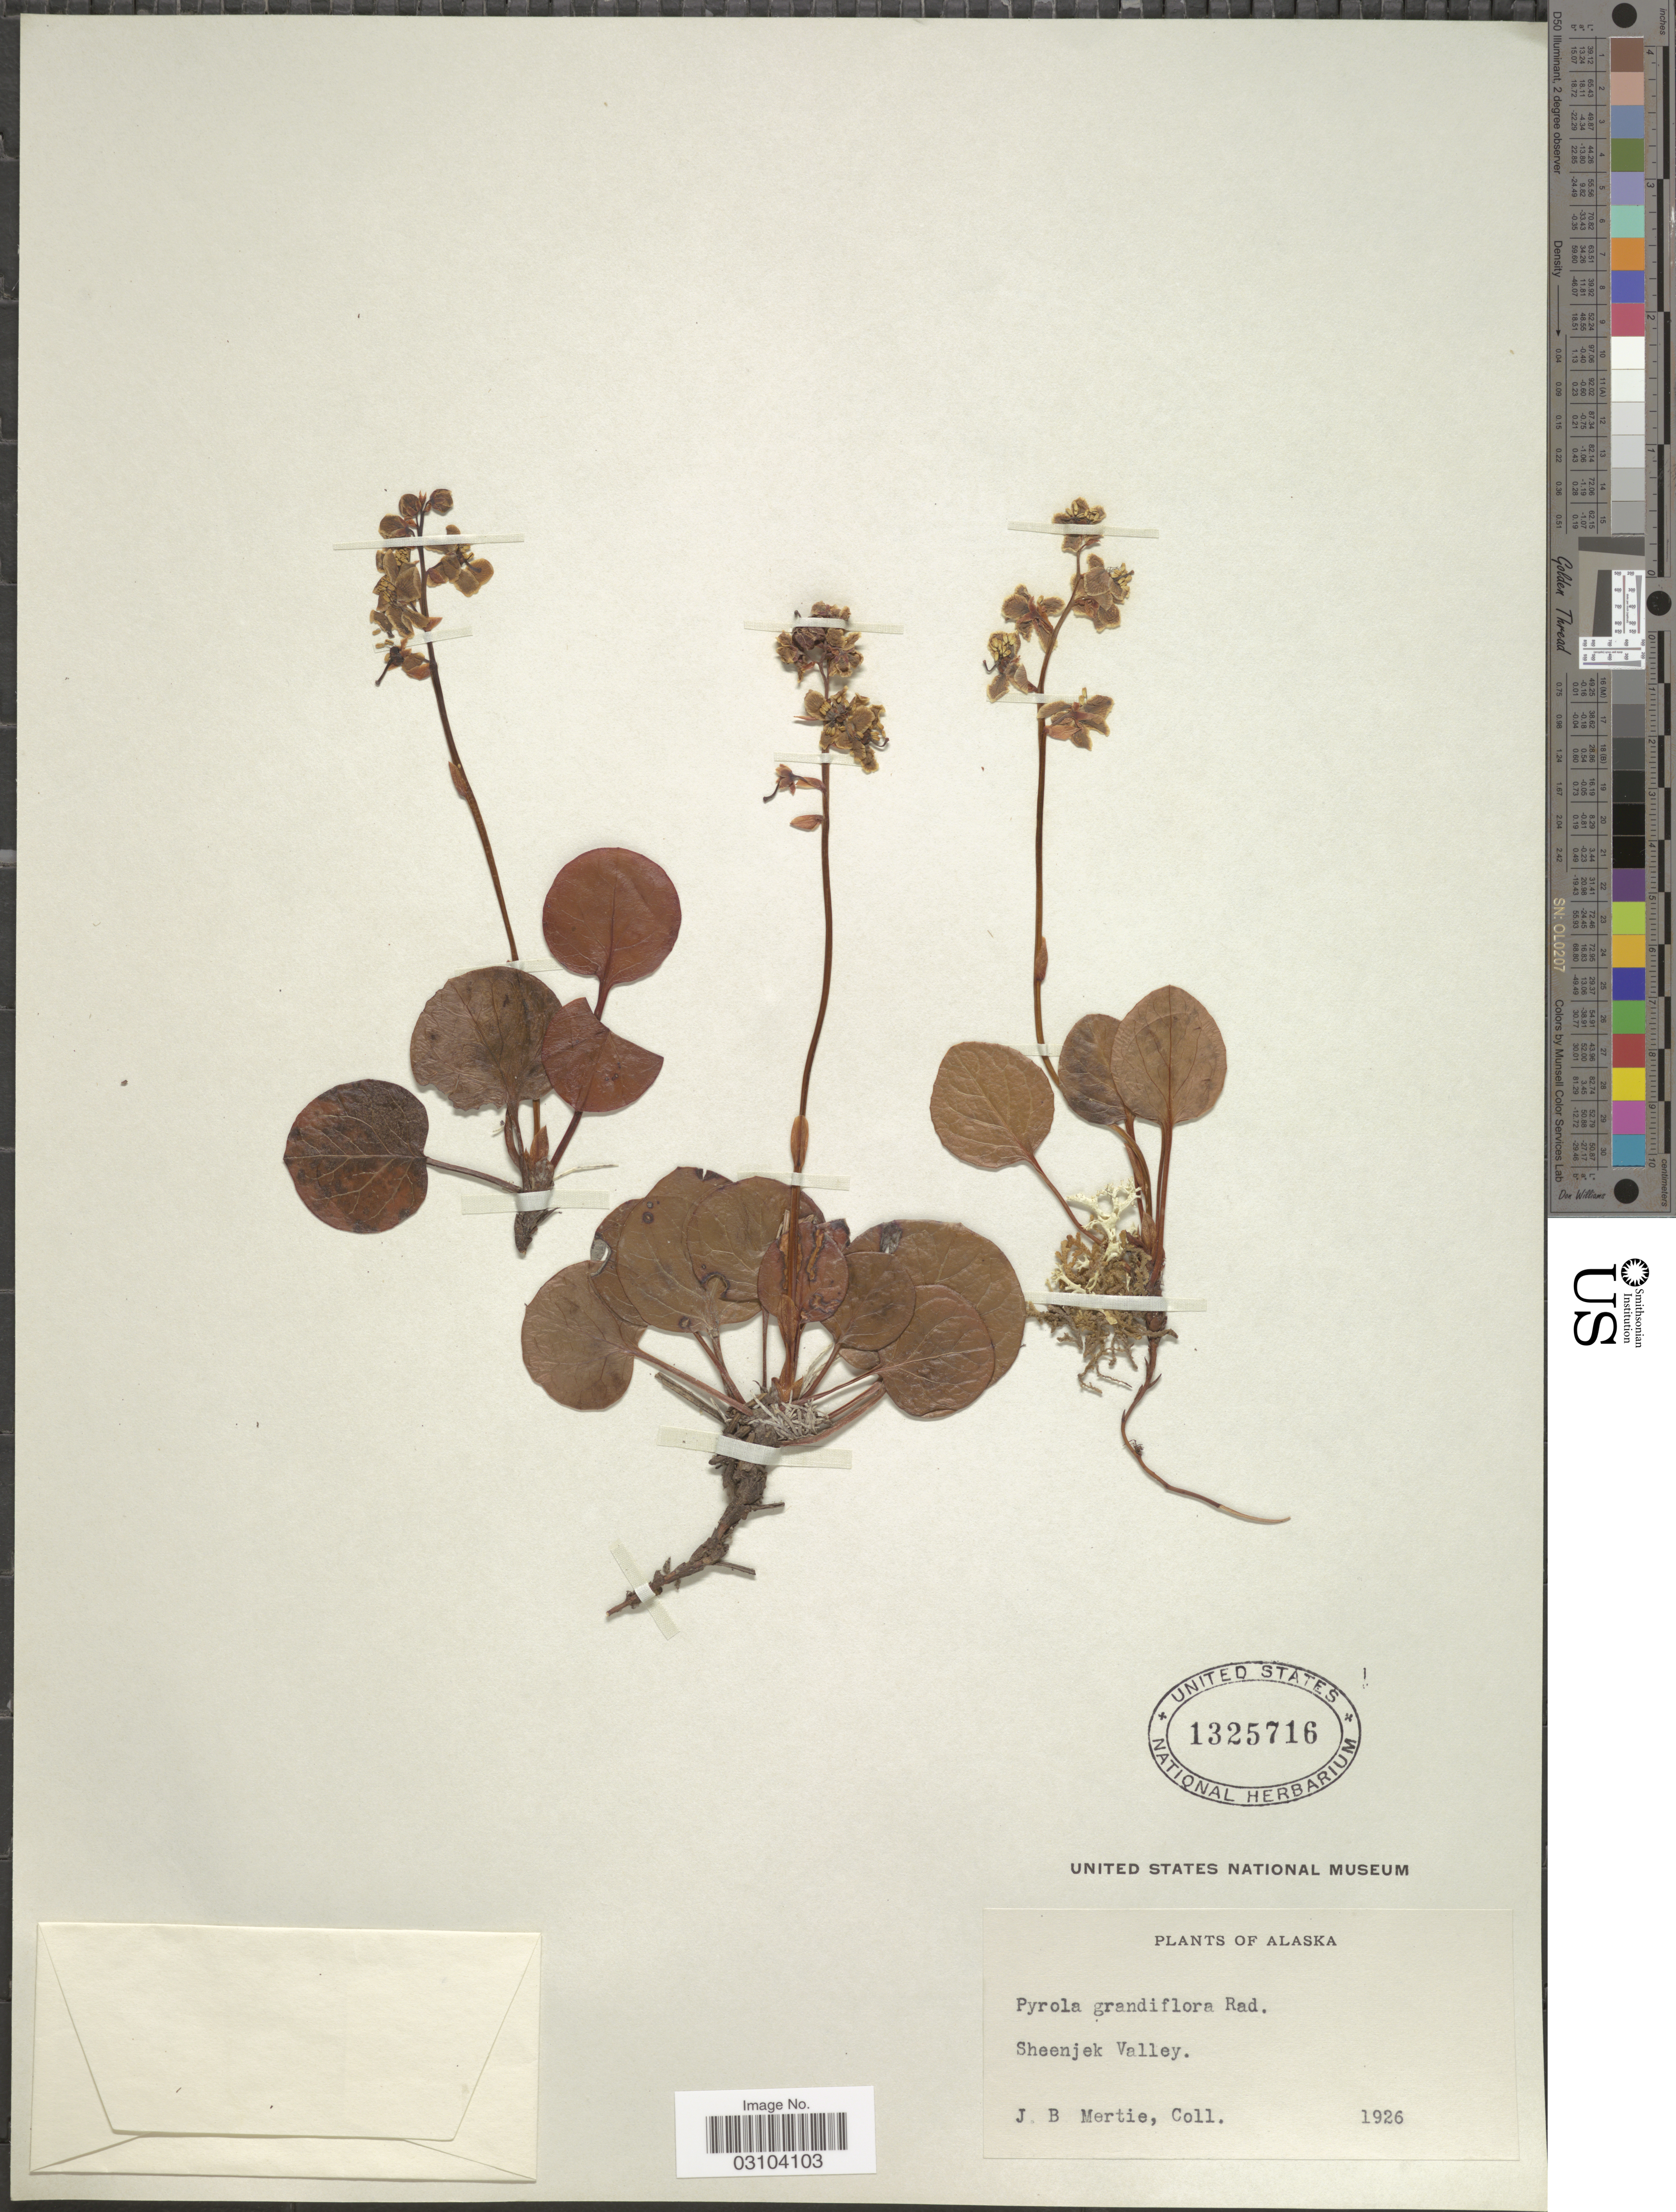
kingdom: Plantae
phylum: Tracheophyta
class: Magnoliopsida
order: Ericales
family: Ericaceae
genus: Pyrola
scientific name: Pyrola grandiflora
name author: Radius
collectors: J. Mertie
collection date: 1926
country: United States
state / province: Alaska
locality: Sheenjek Valley.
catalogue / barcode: US 1325716